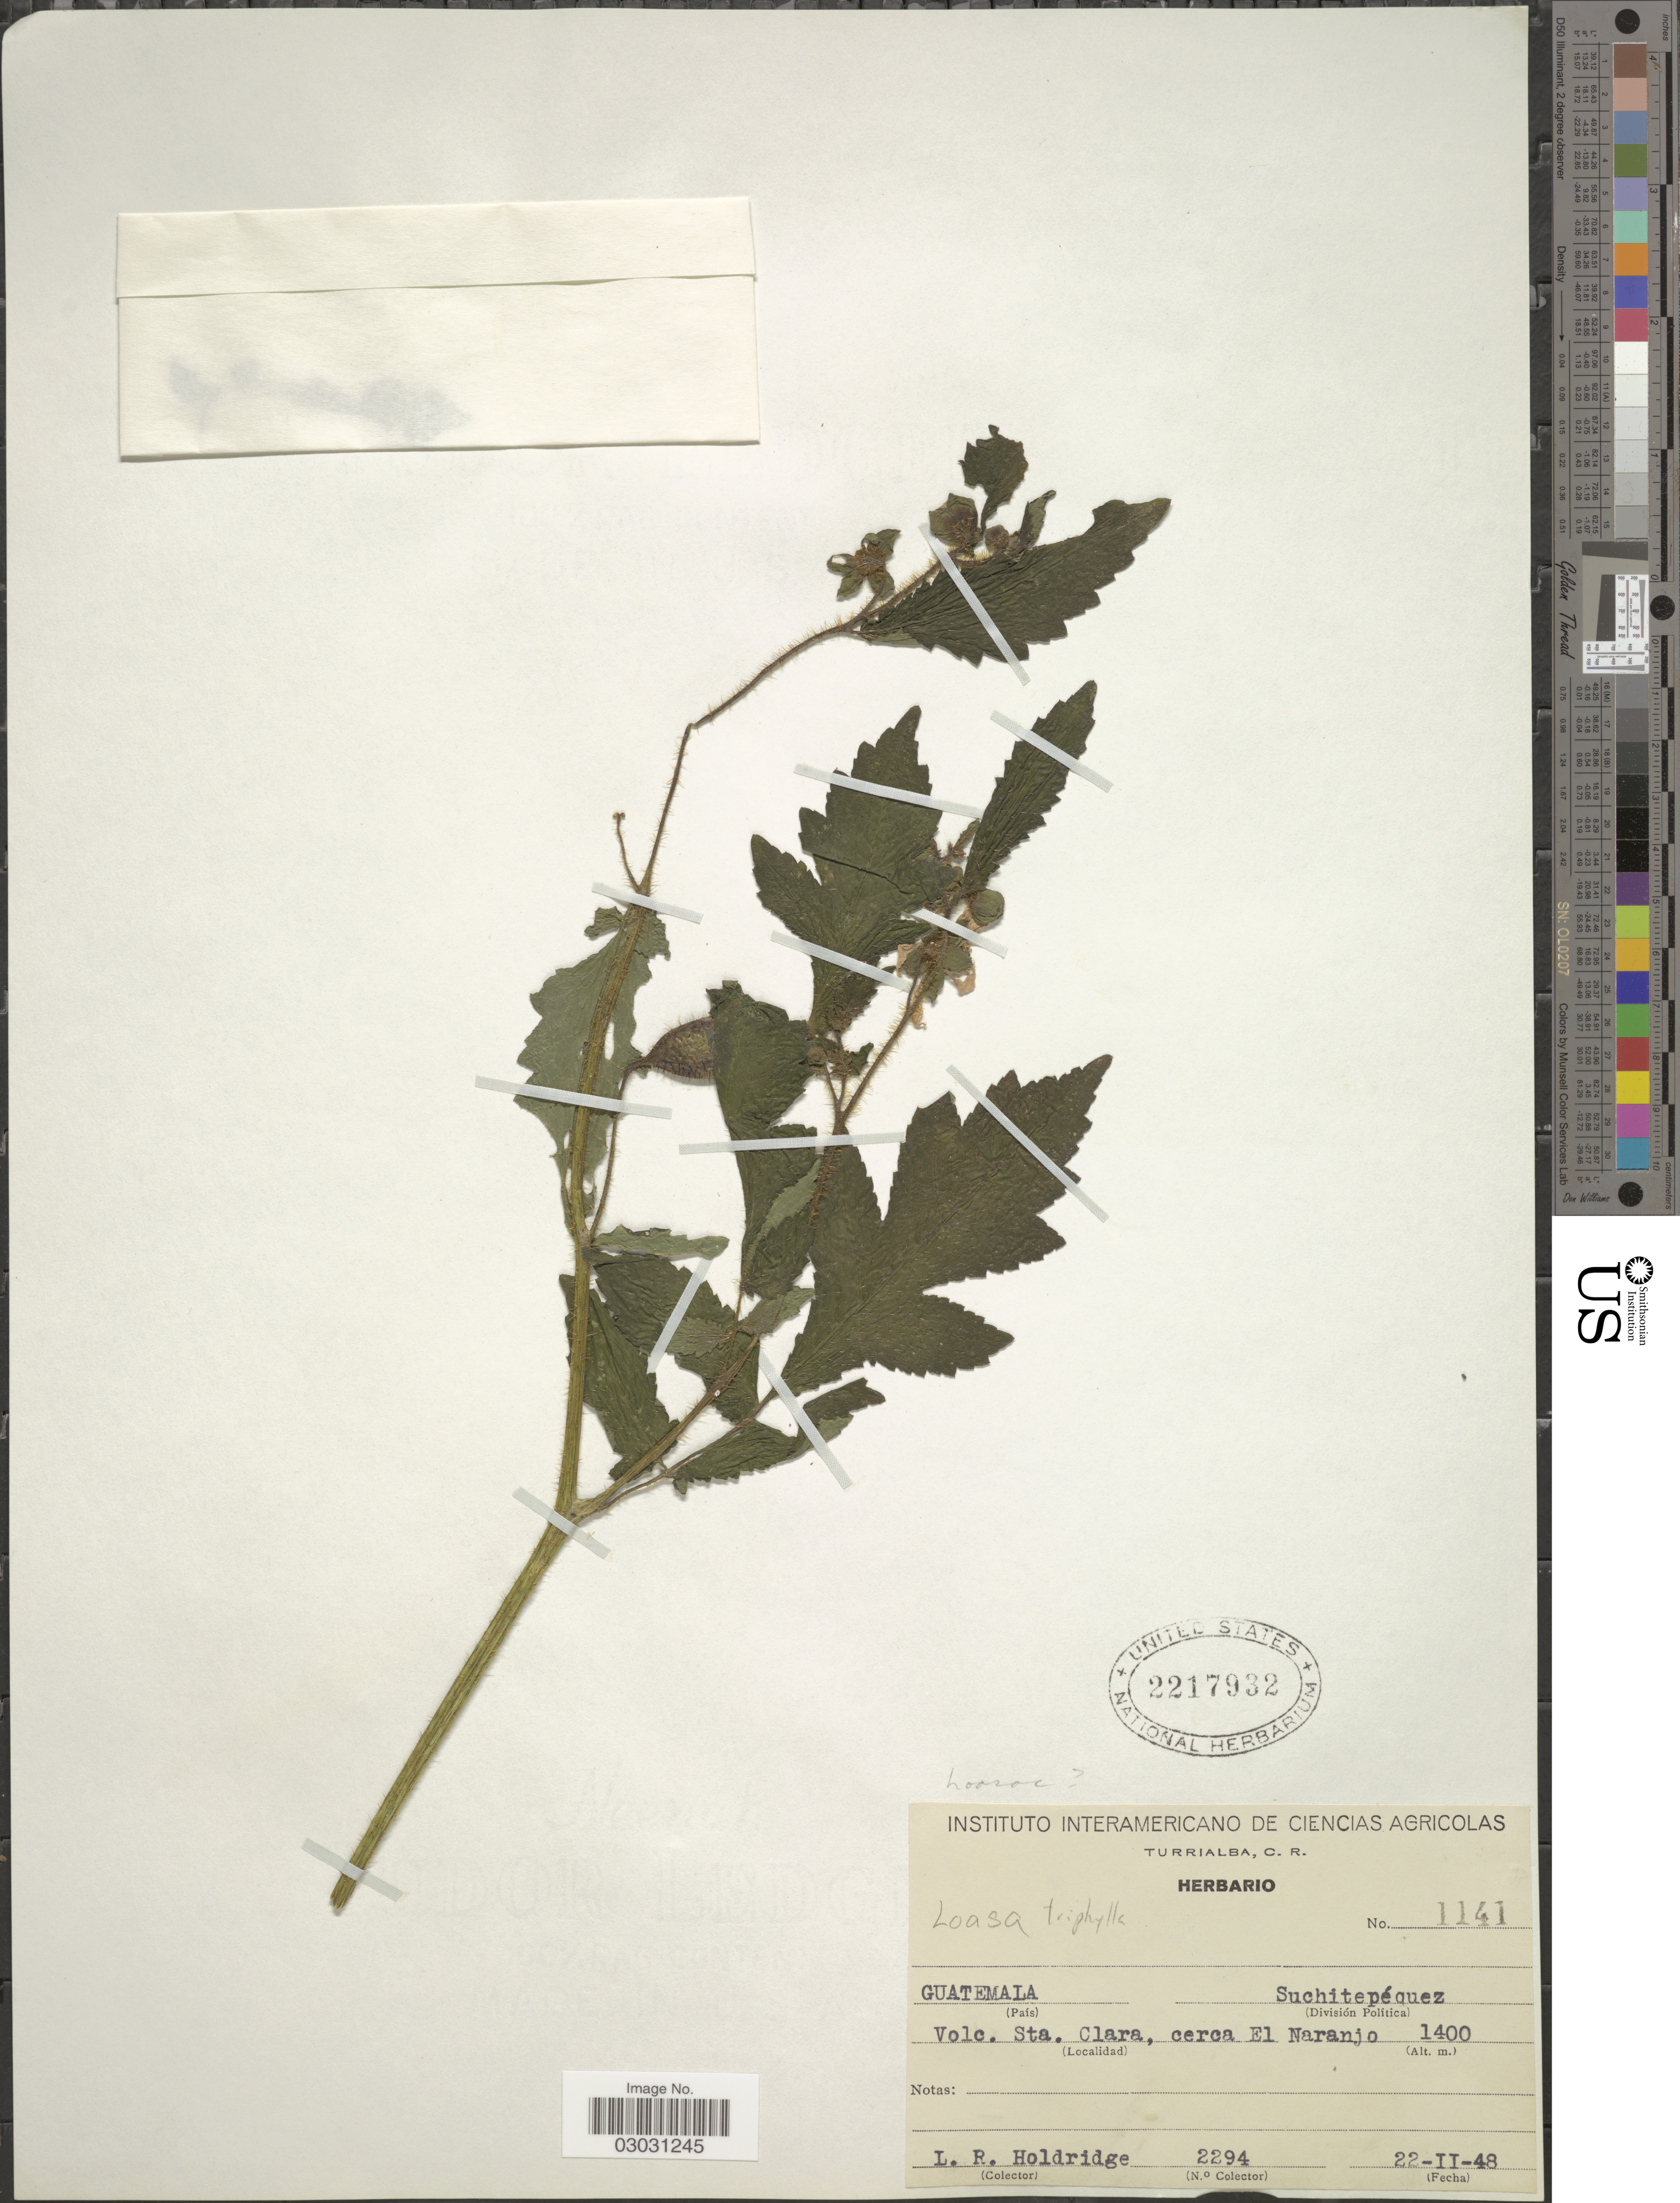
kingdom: Plantae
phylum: Tracheophyta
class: Magnoliopsida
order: Cornales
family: Loasaceae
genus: Nasa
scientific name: Nasa triphylla subsp. rudis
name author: (Benth.) Weigend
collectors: L. Holdridge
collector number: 2294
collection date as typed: Transcribed d/m/y: 22/2/48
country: Guatemala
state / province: Suchitepéquez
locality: Volc. Sta. Clara, cerca El Naranjo.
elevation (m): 1400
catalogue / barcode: US 2217932